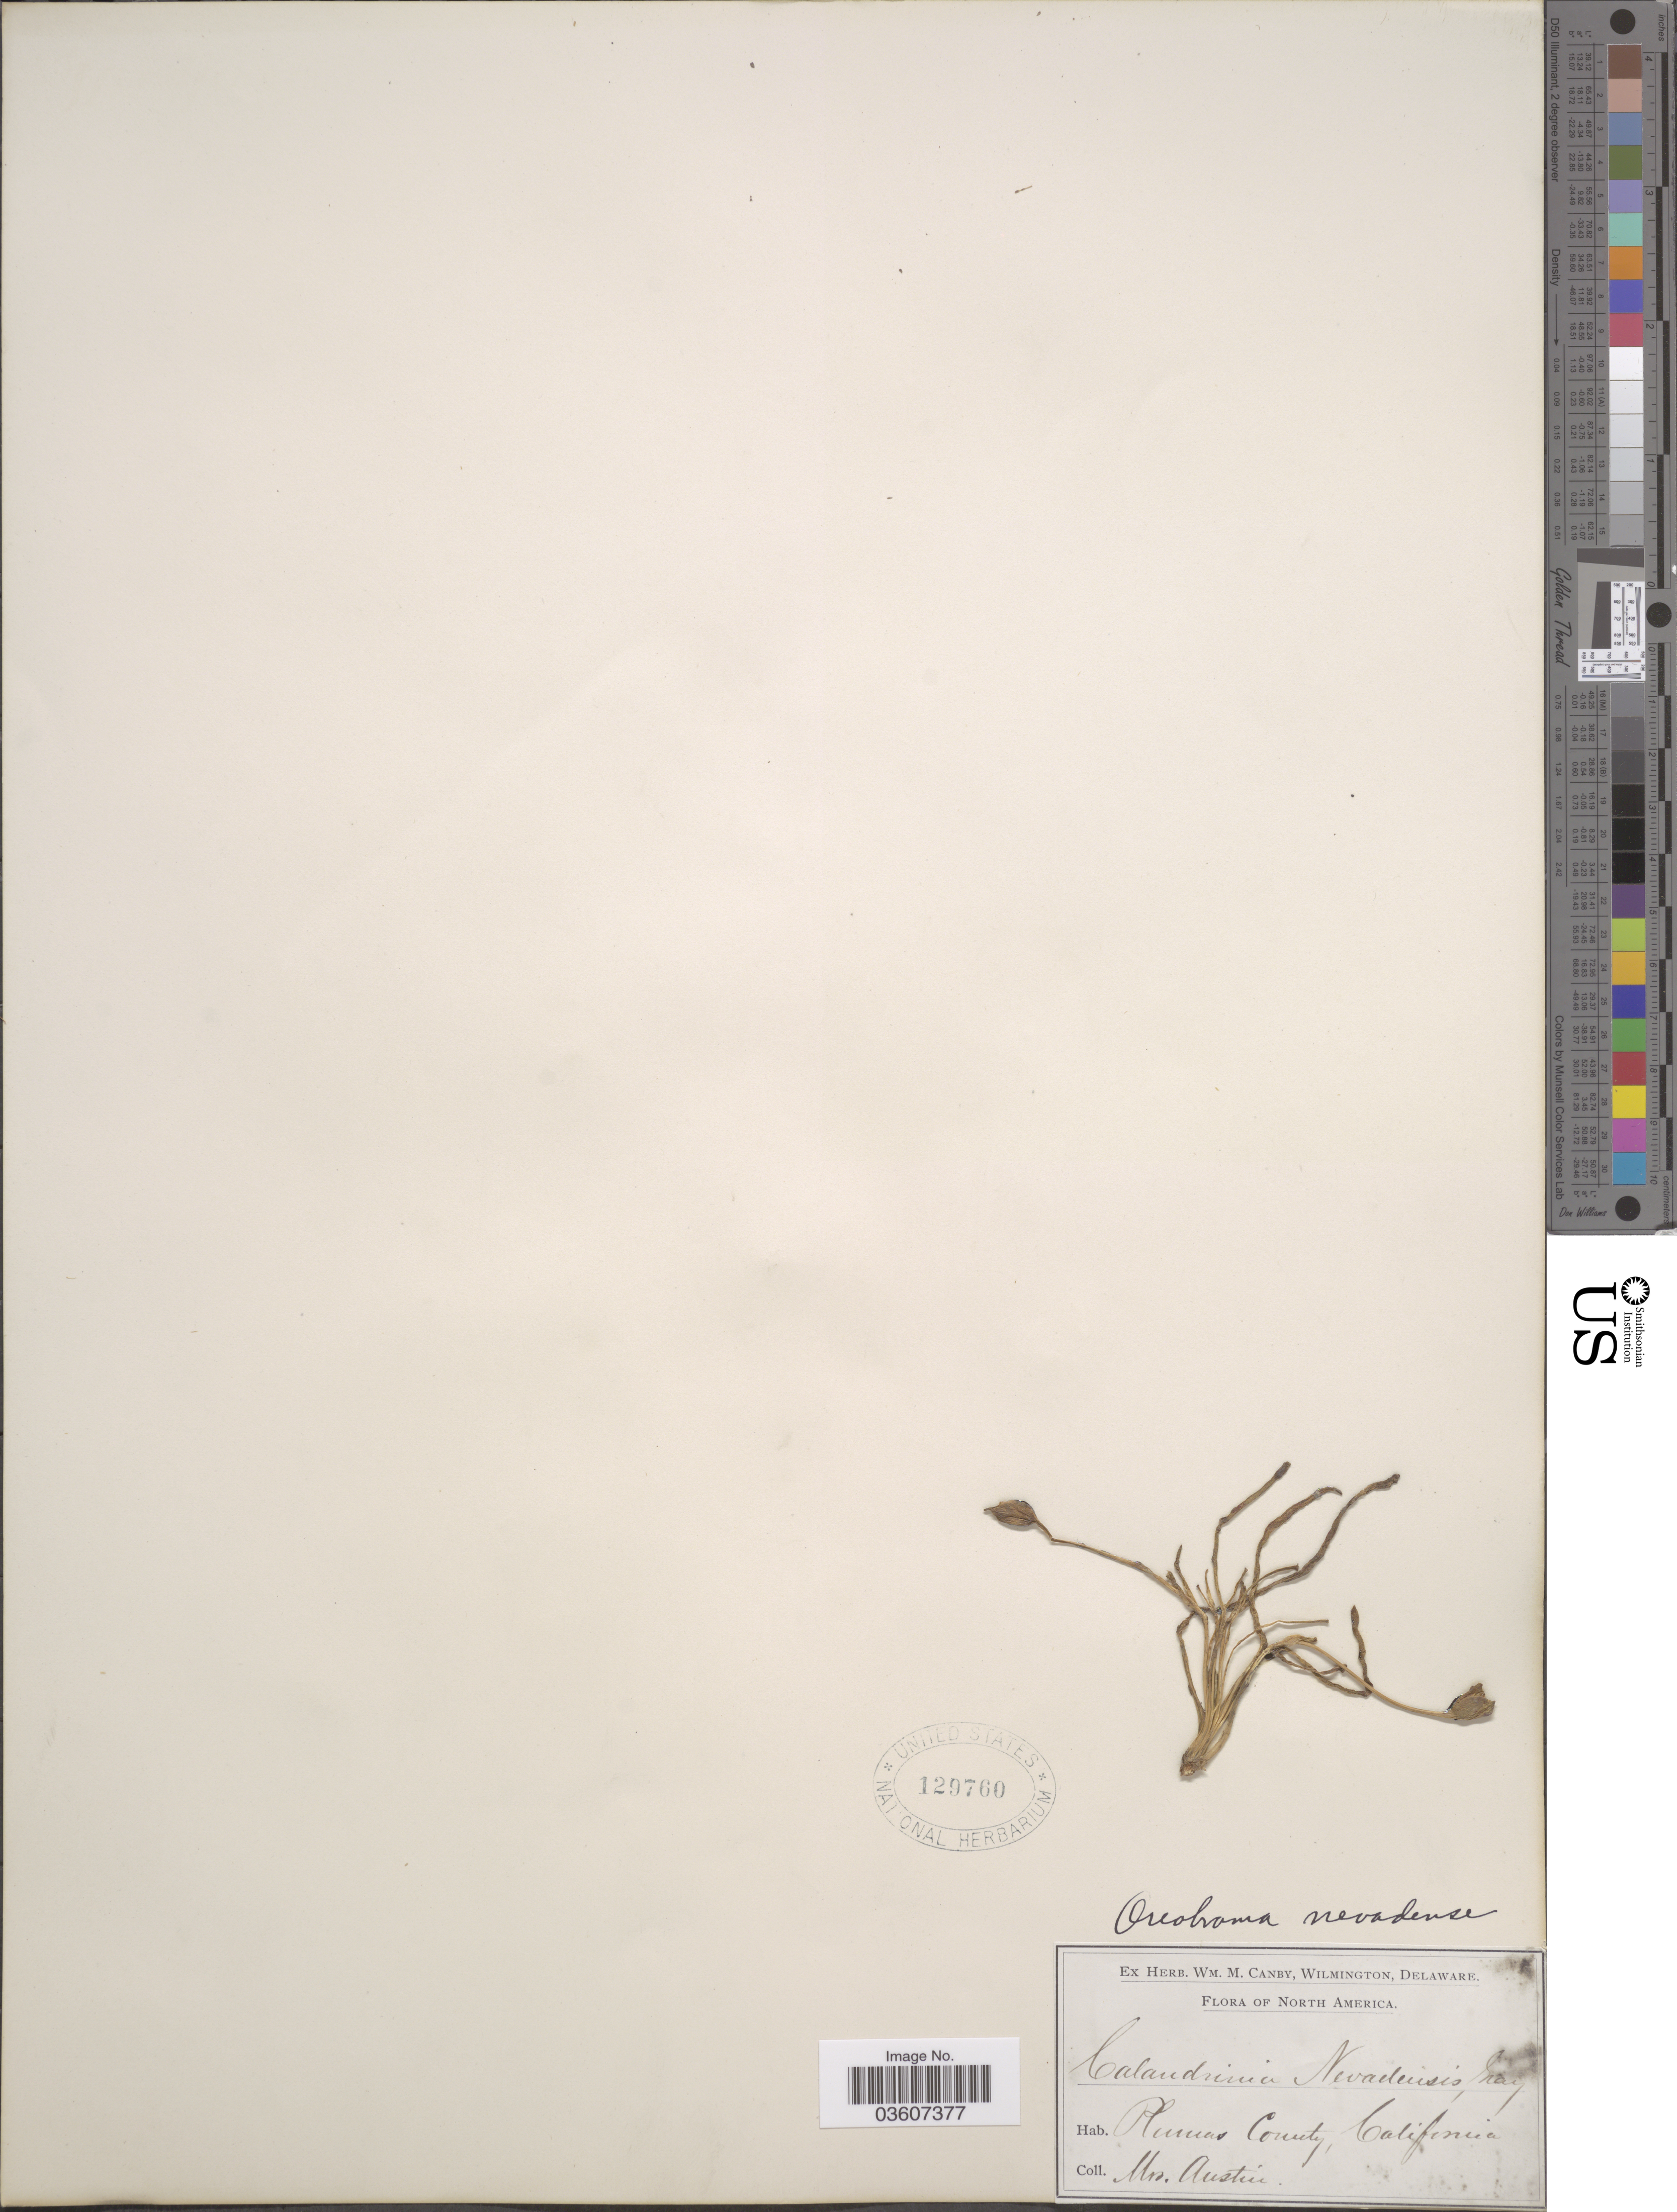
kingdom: Plantae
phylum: Tracheophyta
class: Magnoliopsida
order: Caryophyllales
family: Montiaceae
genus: Lewisia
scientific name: Lewisia nevadensis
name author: (A. Gray) B.L. Rob.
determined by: Strong, Mark T., (BOT), Smithsonian Institution - National Museum of Natural History (UNITED STATES)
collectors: Austin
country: United States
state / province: California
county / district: Plumas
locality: Plumas County.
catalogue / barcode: US 129760